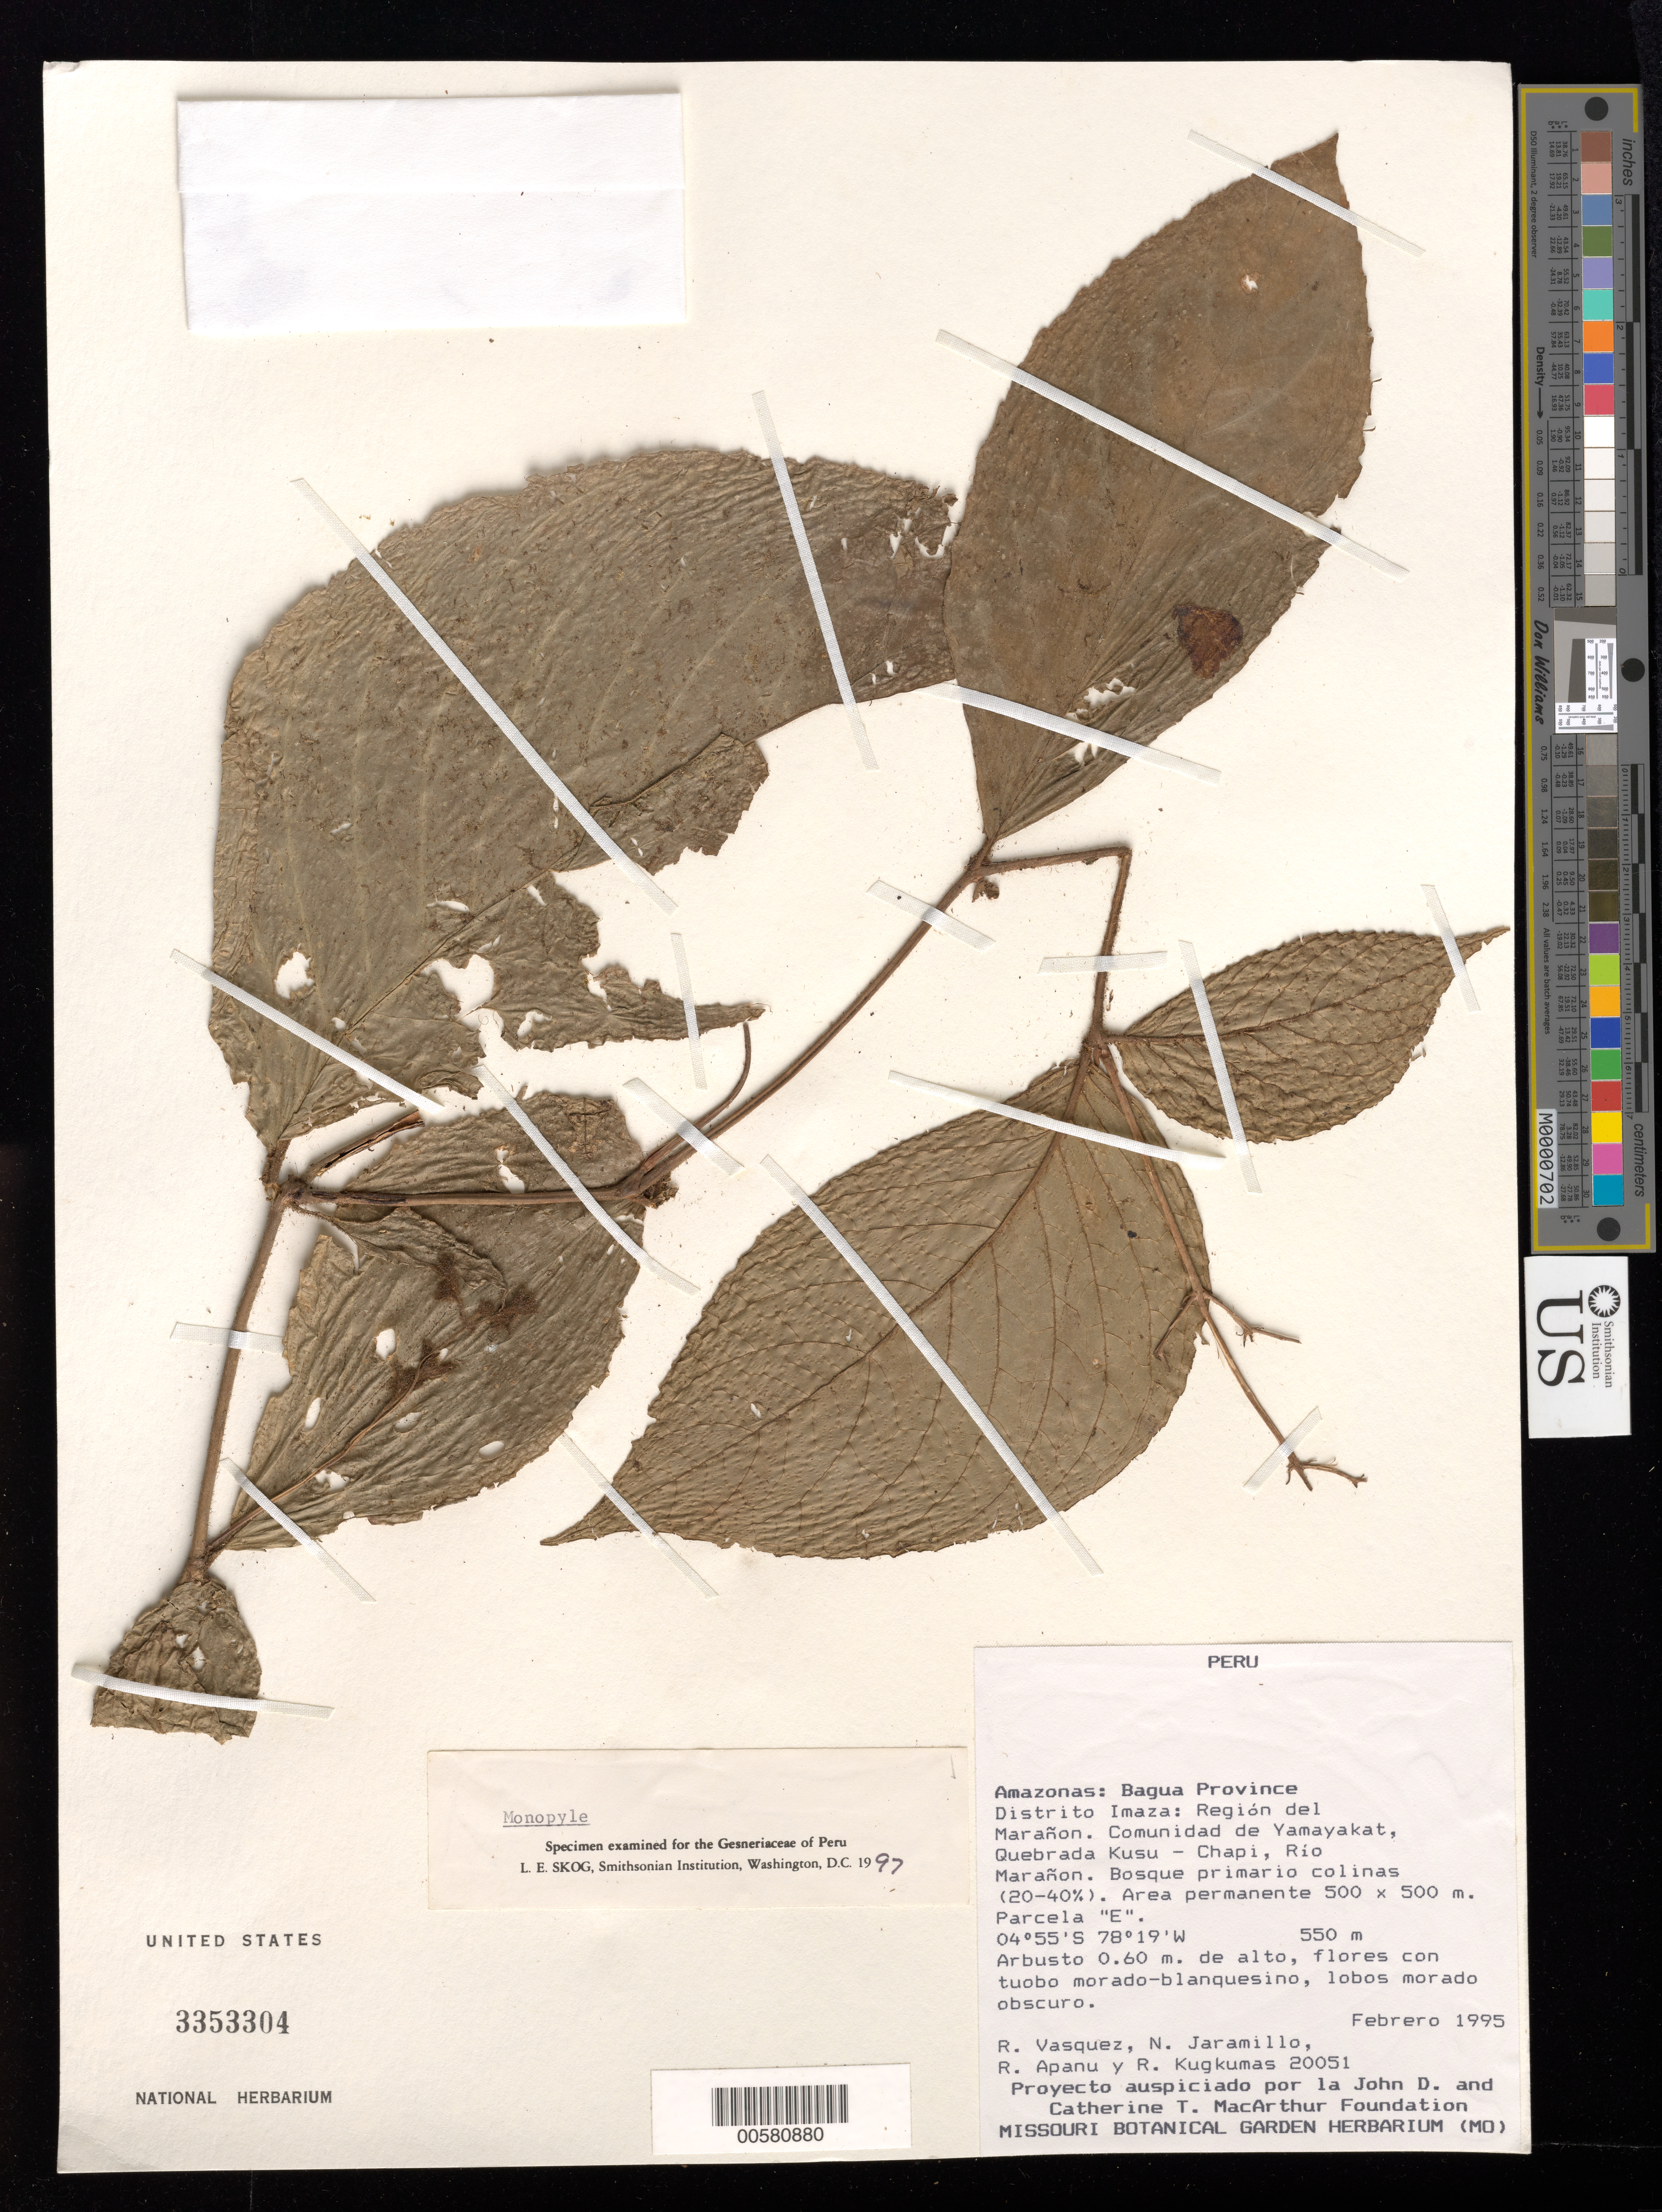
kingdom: Plantae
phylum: Tracheophyta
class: Magnoliopsida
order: Lamiales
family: Gesneriaceae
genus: Monopyle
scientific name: Monopyle sp.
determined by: Skog, Laurence E.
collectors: R. Vásquez, N. Jaramillo, R. Apanu & R. Kugkumas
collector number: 20051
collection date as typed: Feb 1995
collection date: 1995-02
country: Peru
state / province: Amazonas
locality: Prov. Bagua, dtto. Imaza: región del Marañon, comunidad de Yamayakat, Quebrada Kusu-Chapi, Río Marañon; area permanente 500 x 500 m, Parcela "E"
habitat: Bosque primario colinas (20-40%)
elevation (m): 550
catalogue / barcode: US 3353304